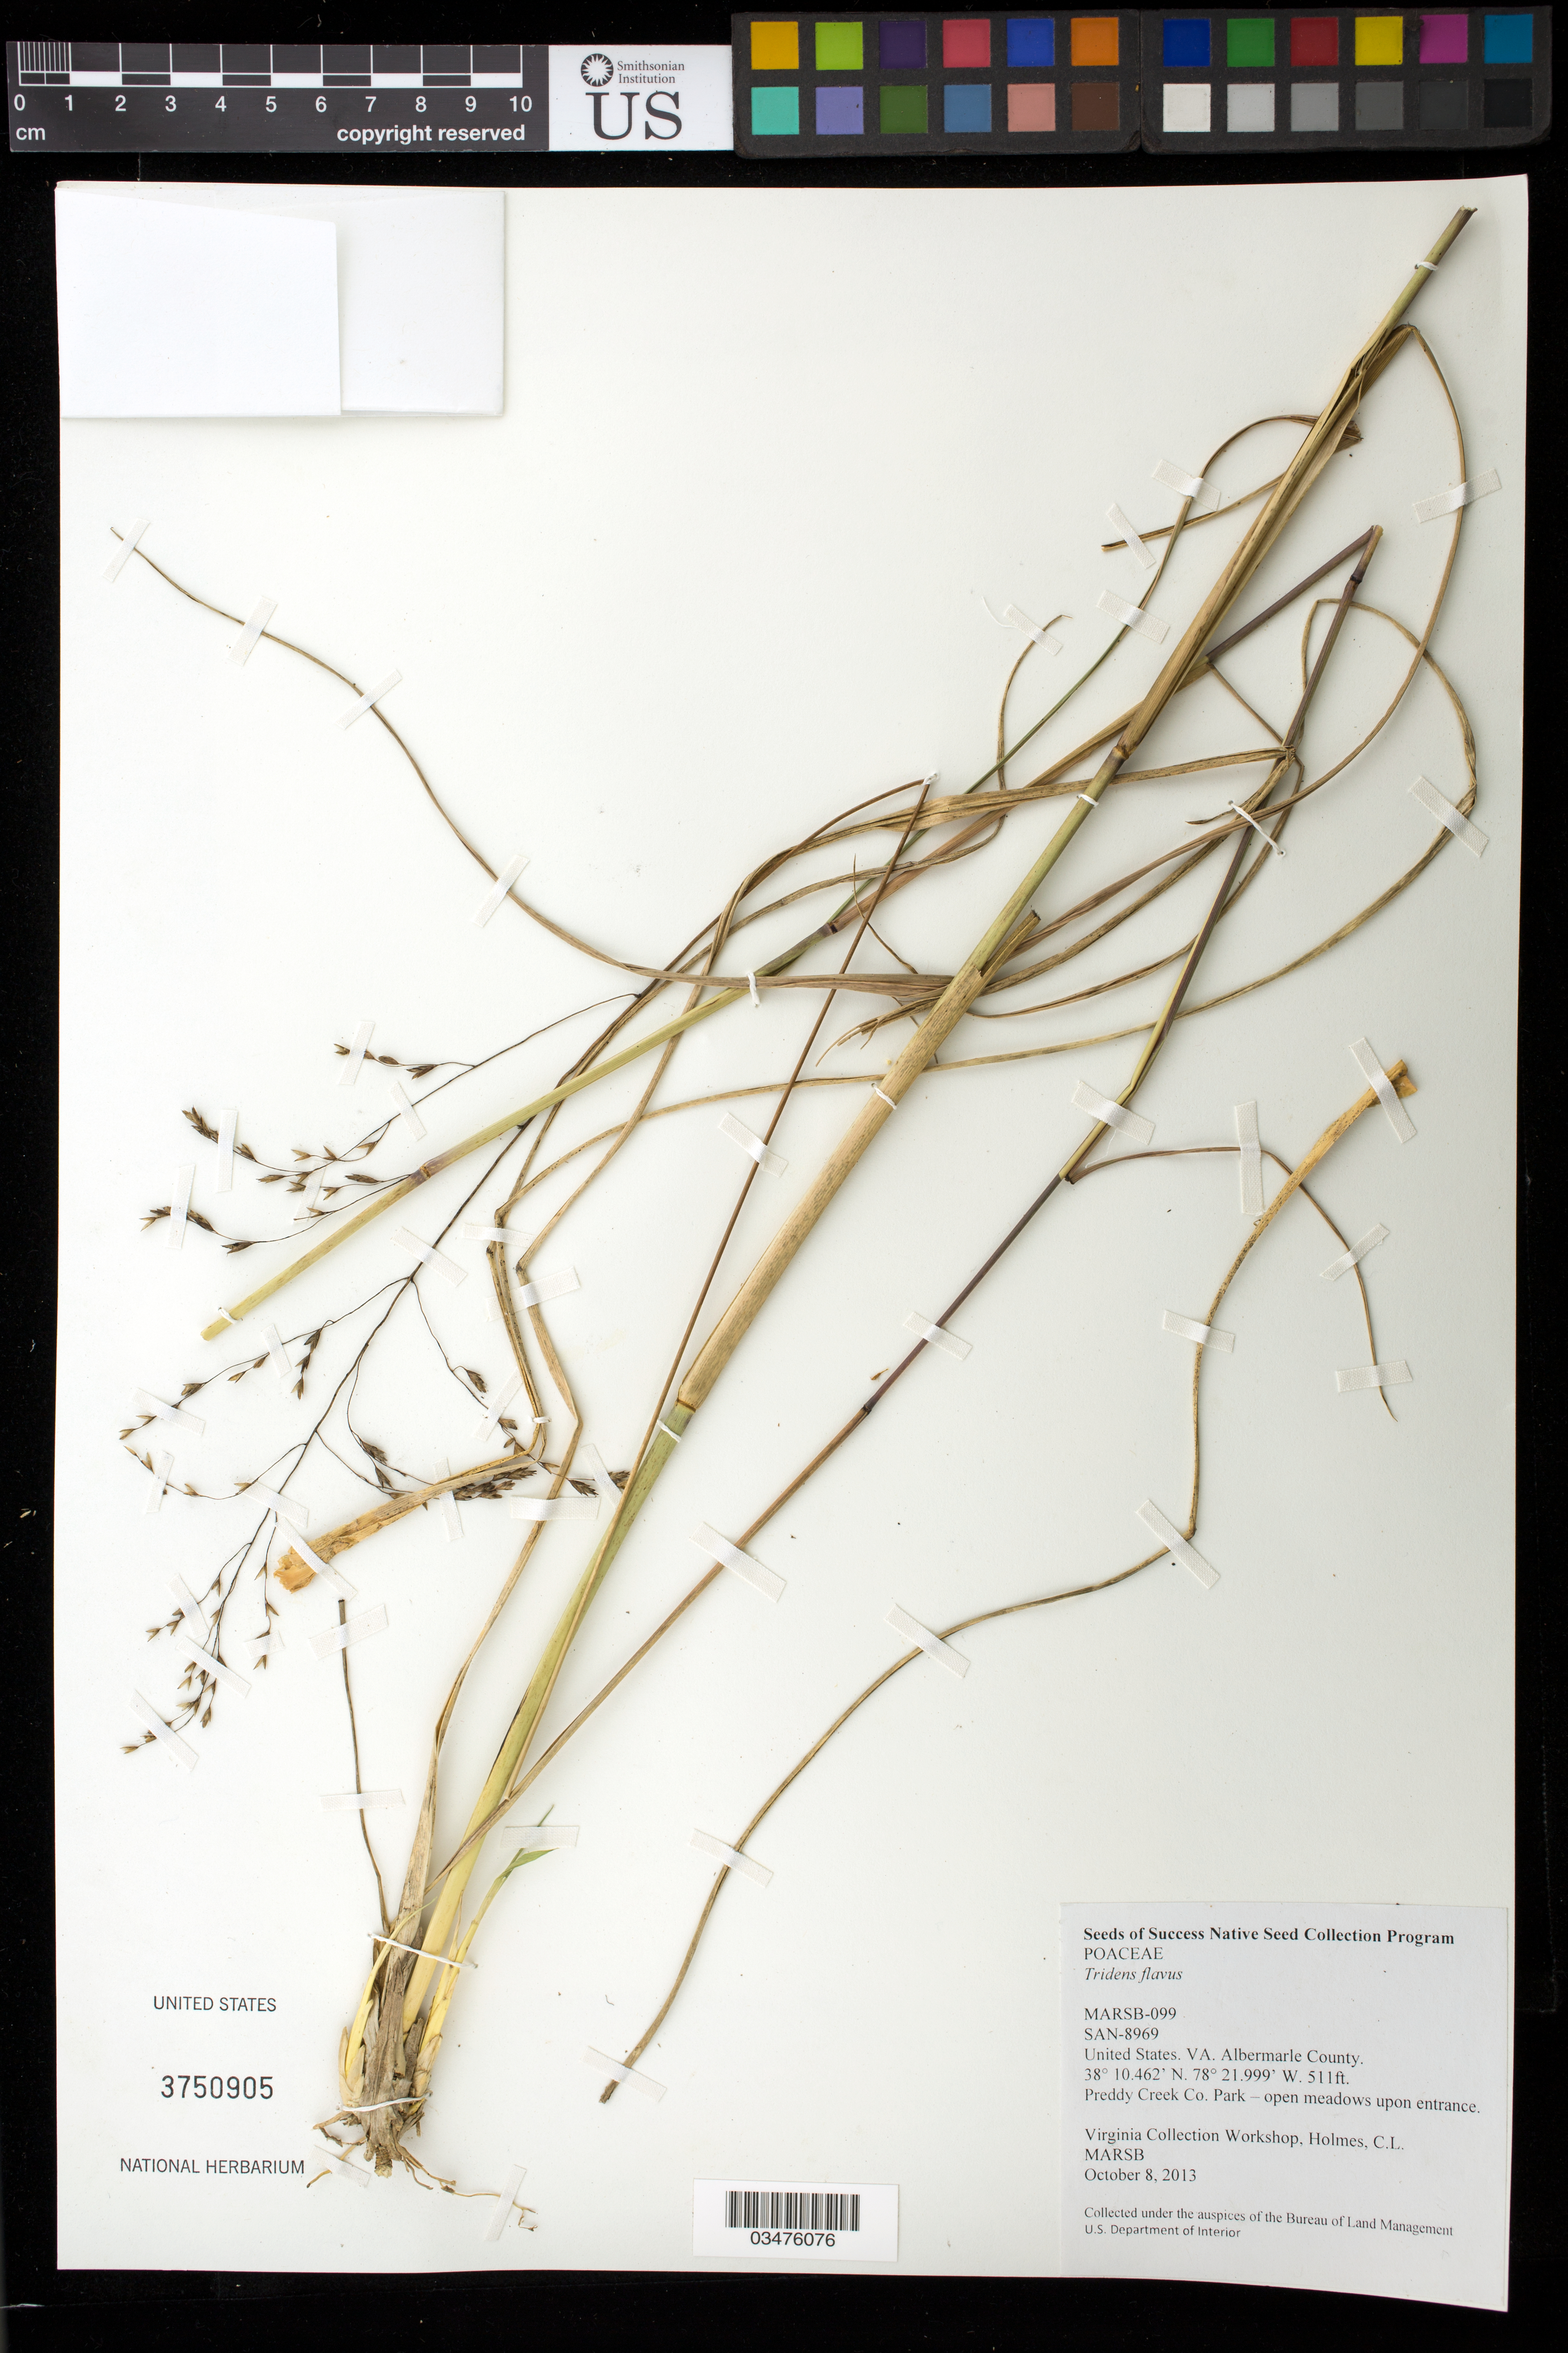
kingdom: Plantae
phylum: Tracheophyta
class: Liliopsida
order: Poales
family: Poaceae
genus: Tridens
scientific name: Tridens flavus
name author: (L.) Hitchc.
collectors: C. Holmes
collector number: MARSB-099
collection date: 2013-10-08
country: United States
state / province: Virginia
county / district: Albemarle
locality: Preddy Creek County Park- open meadows upon entrance.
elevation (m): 156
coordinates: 38 10.462 N, 78 21.999 W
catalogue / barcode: US 3750905